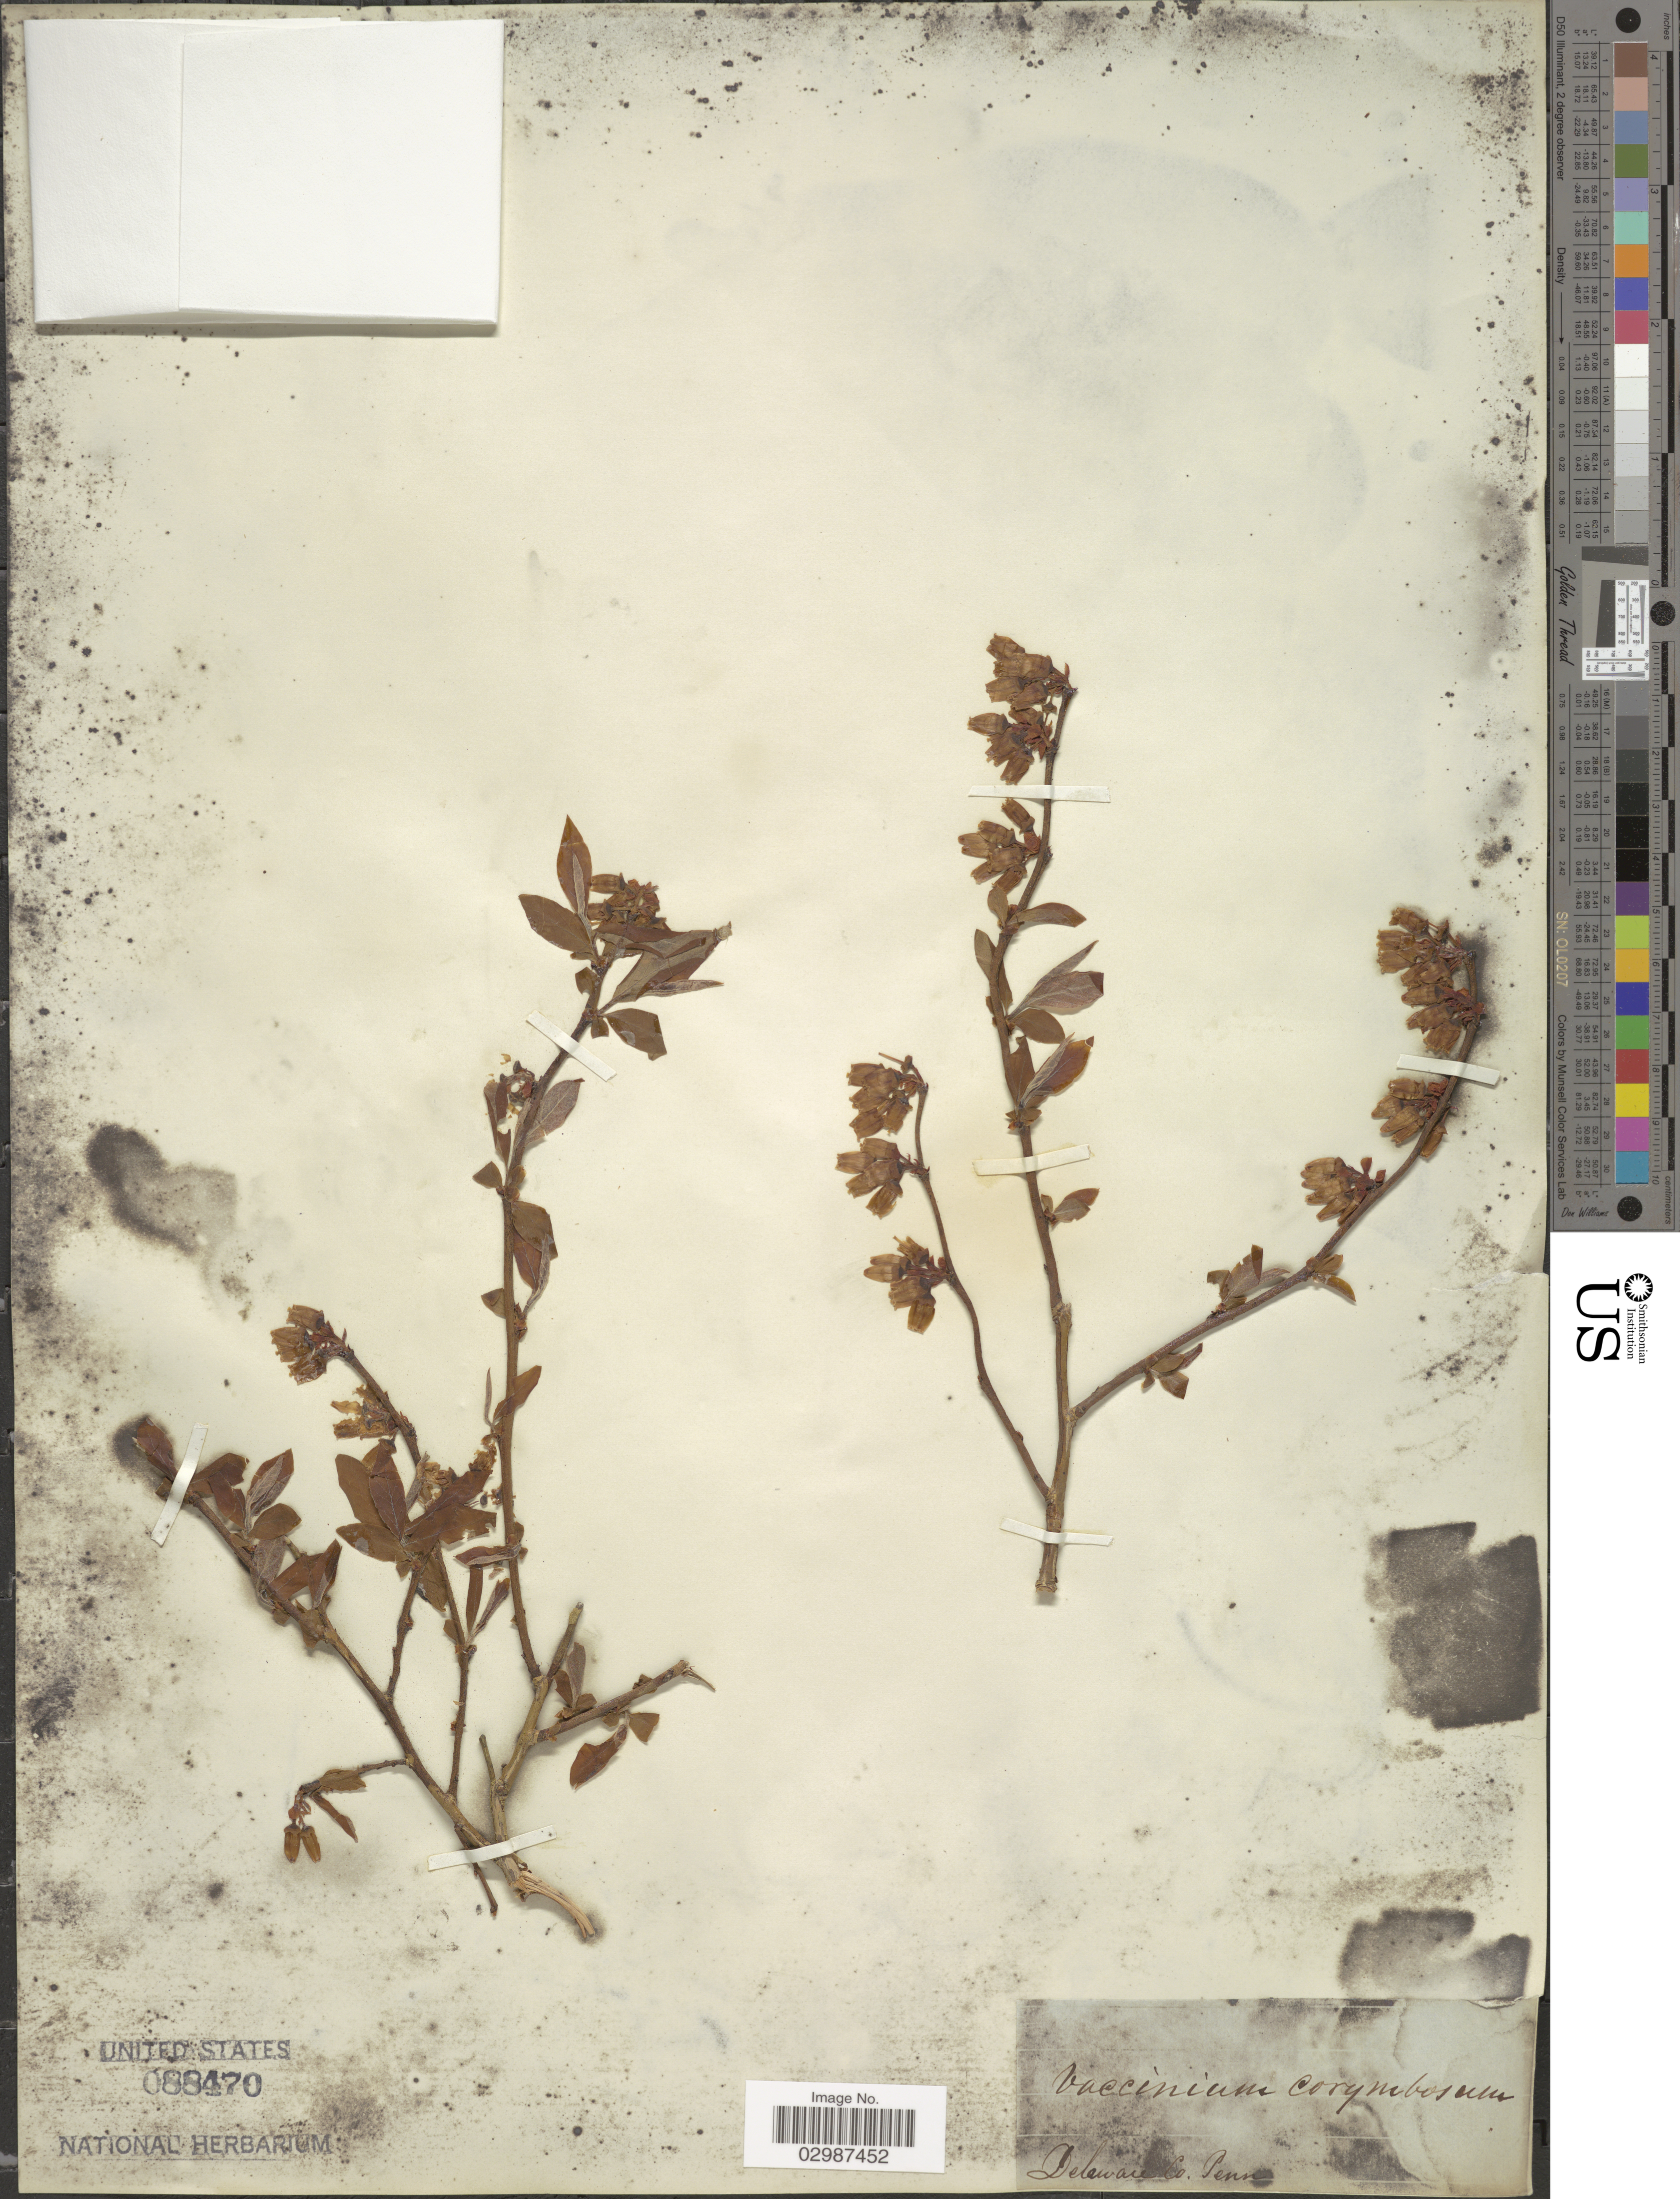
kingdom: Plantae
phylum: Tracheophyta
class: Magnoliopsida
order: Ericales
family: Ericaceae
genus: Vaccinium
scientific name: Vaccinium atrococcum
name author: (A. Gray) A. Heller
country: United States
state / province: Pennsylvania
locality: Delaware Co. Penn.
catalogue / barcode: US 88470